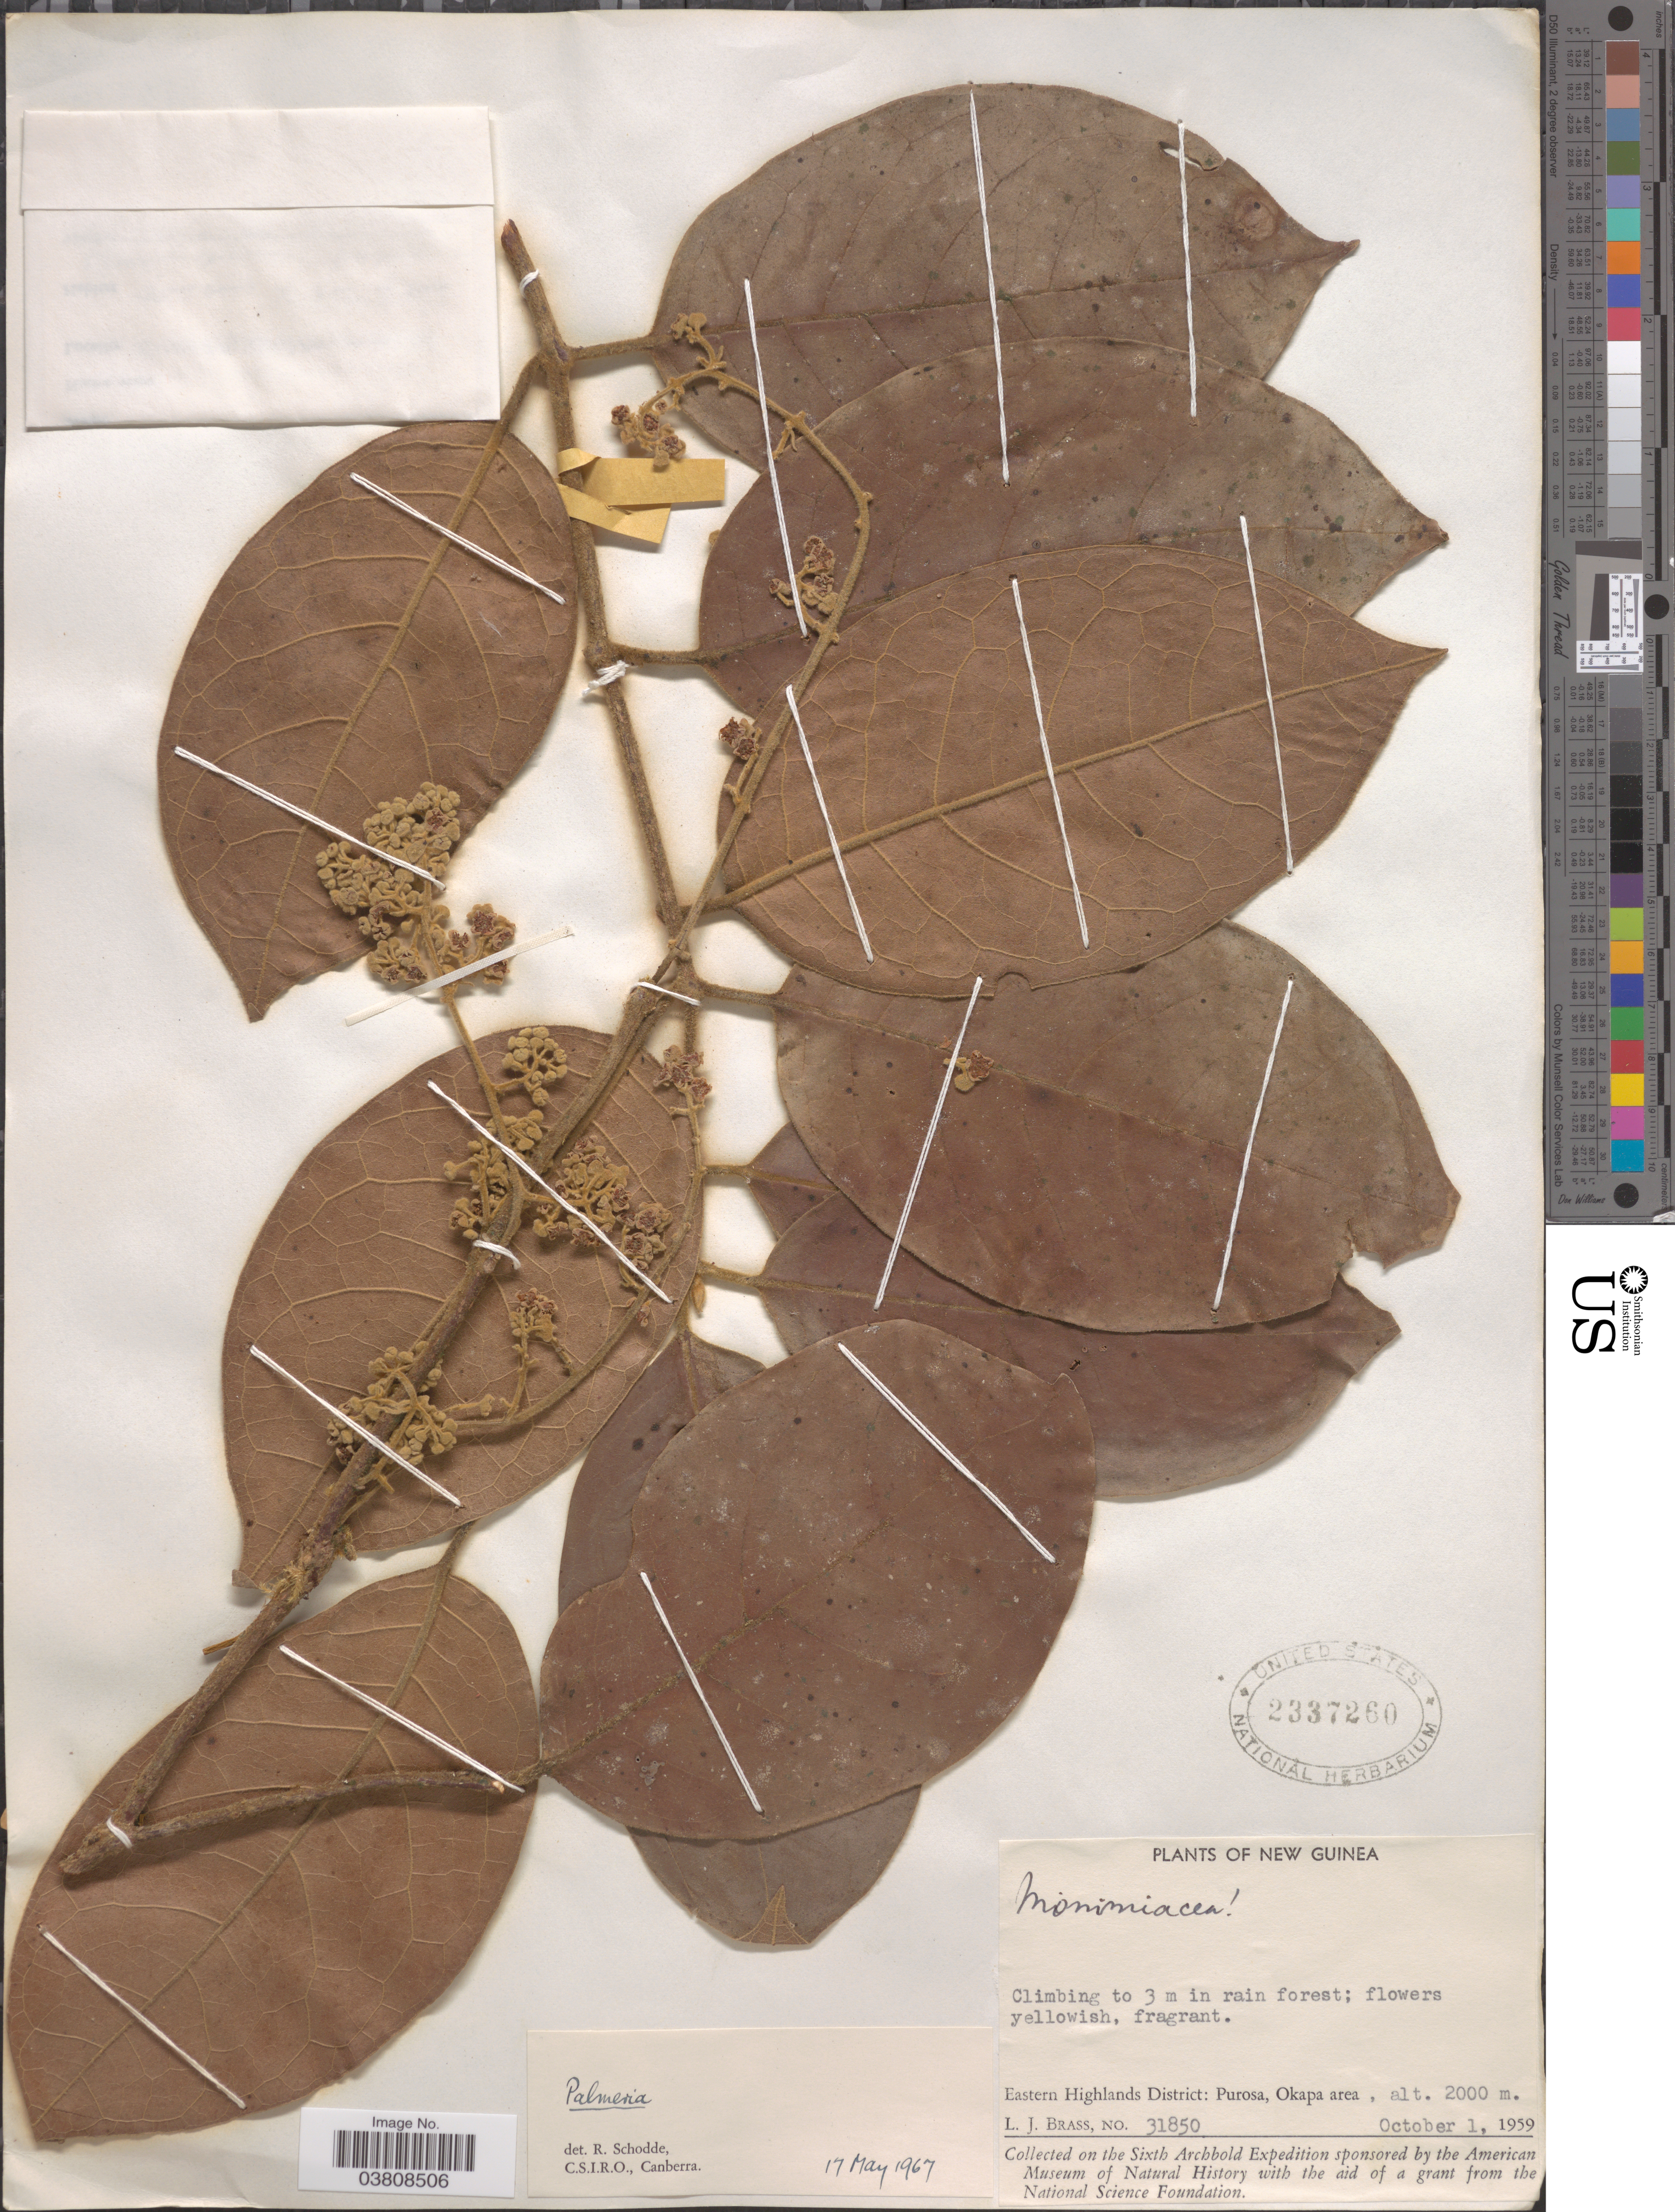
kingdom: Plantae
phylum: Tracheophyta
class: Magnoliopsida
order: Laurales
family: Monimiaceae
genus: Palmeria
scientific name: Palmeria sp.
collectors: L. J. Brass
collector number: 31850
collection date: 1959-10-01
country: Papua New Guinea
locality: New Guinea. Eastern Highlands District: Purosa, Okapa area.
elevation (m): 2000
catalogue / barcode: US 2337260